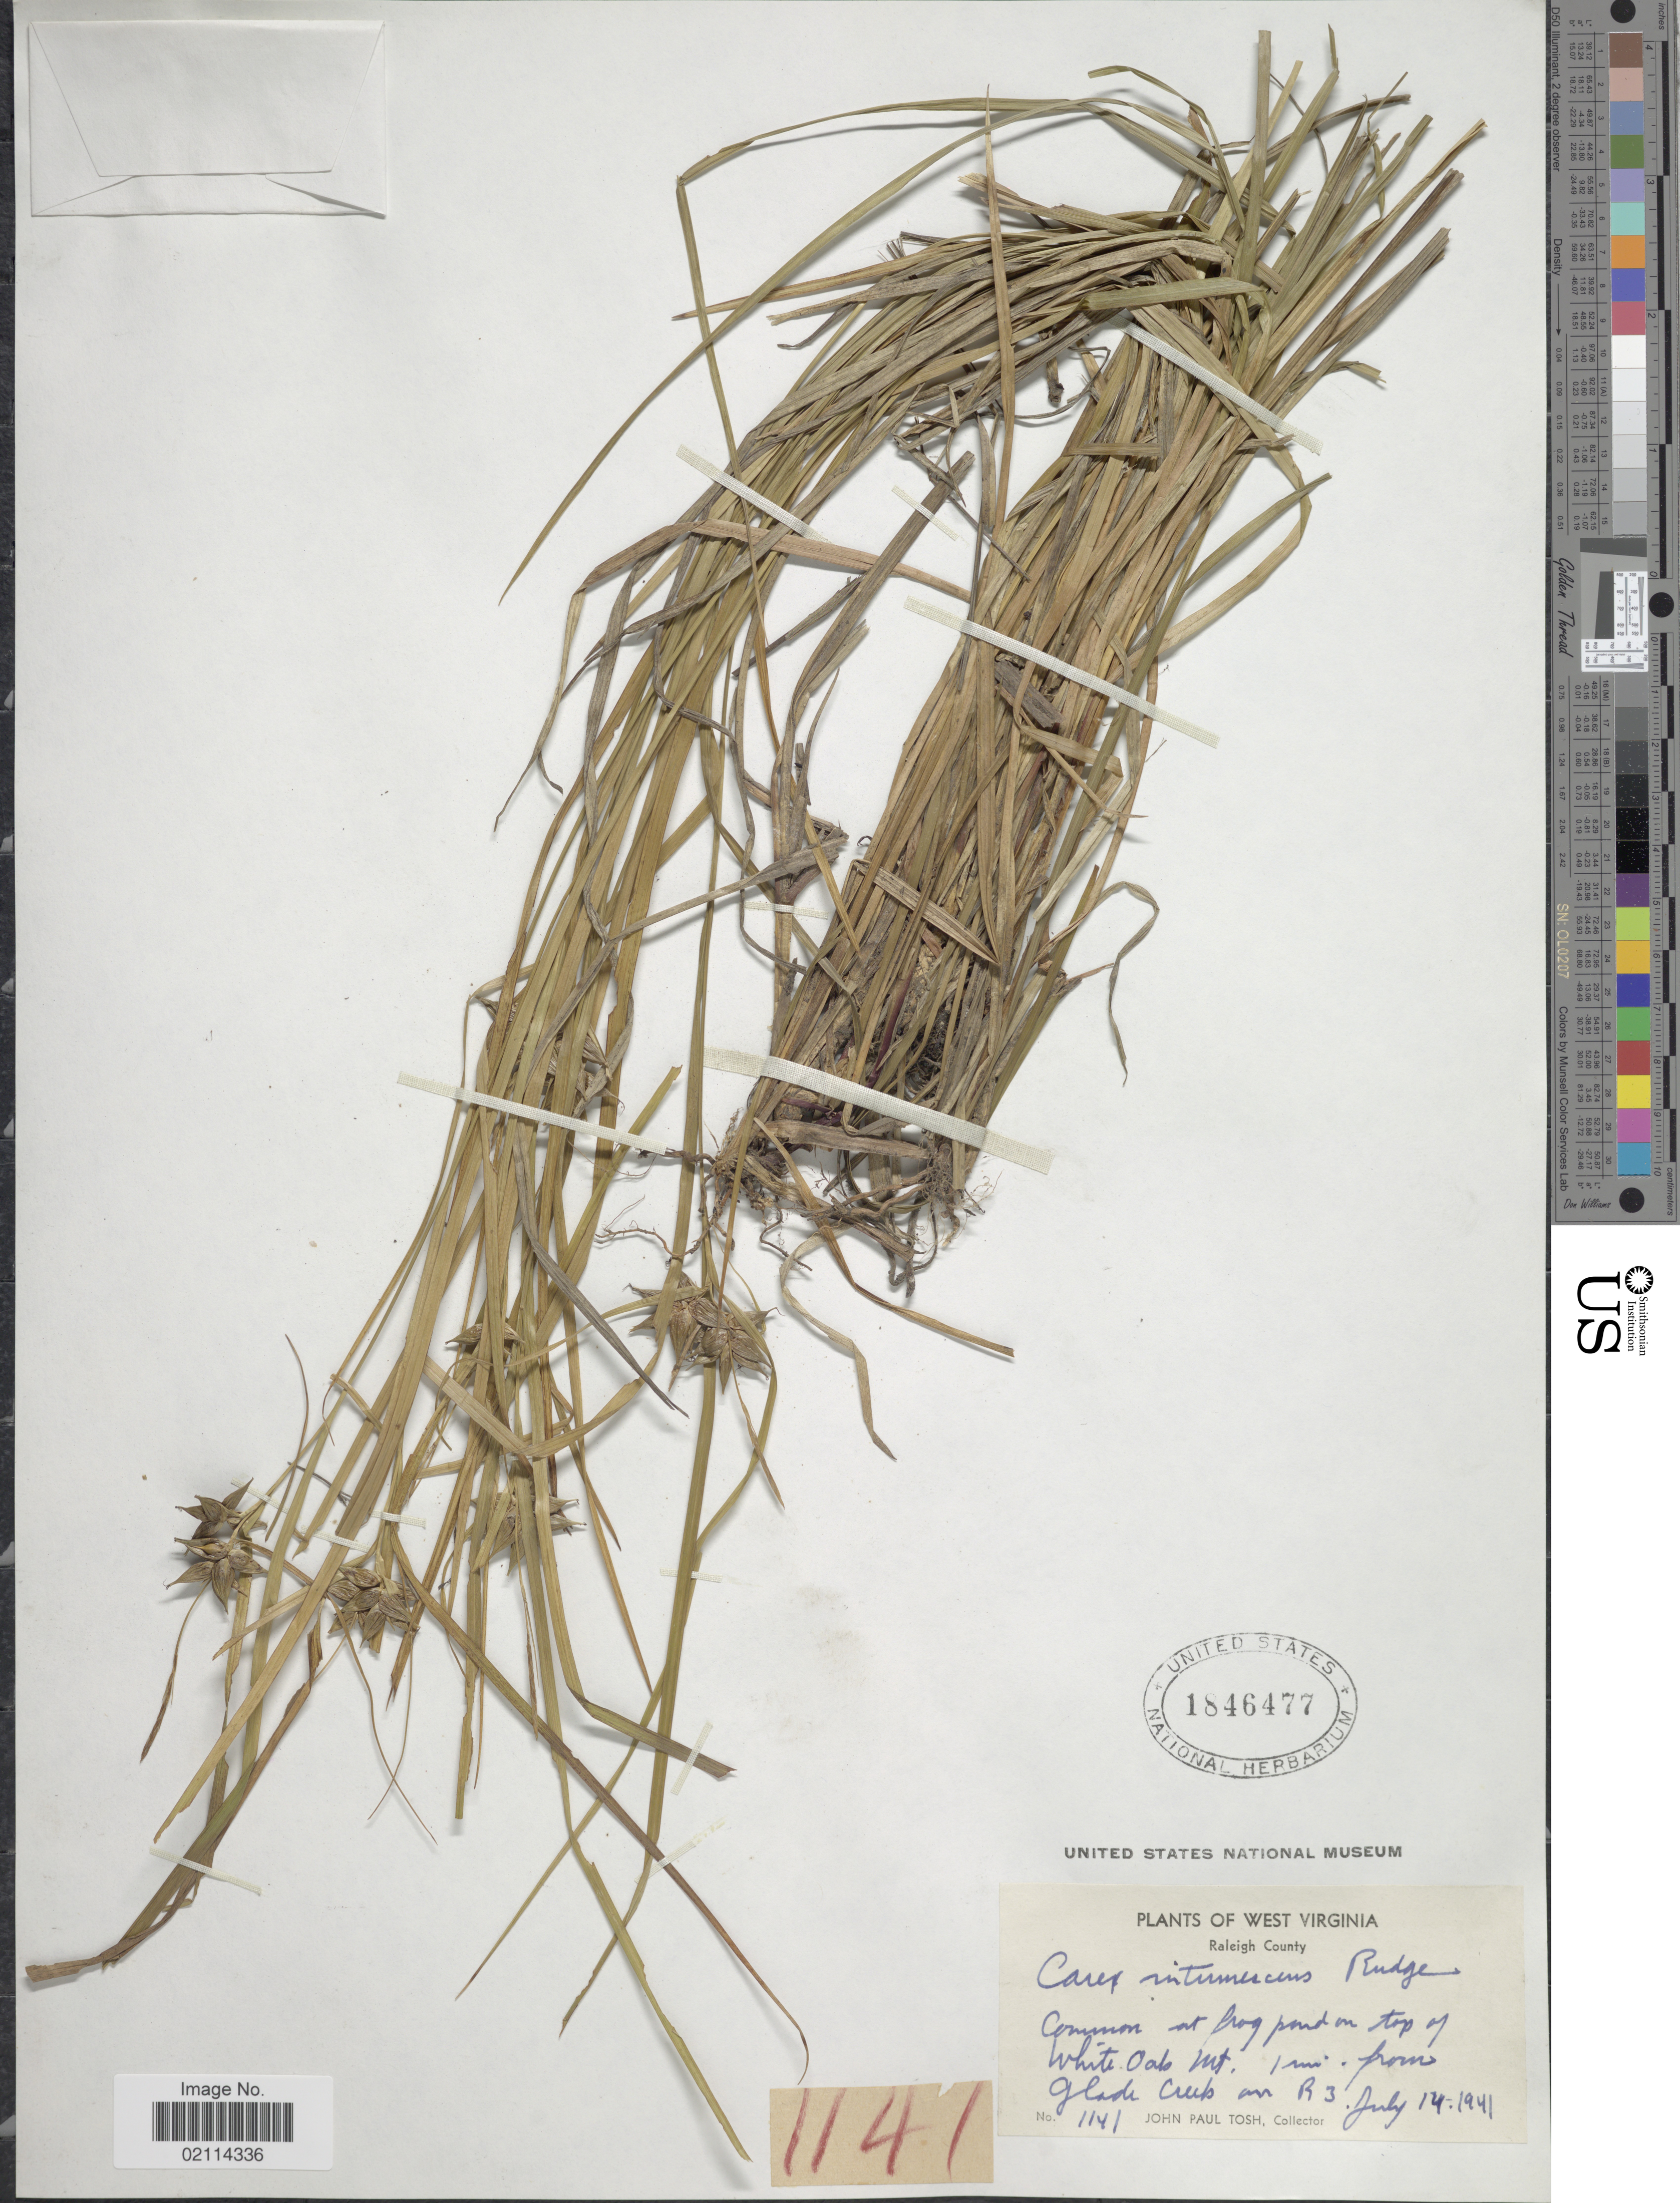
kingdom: Plantae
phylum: Tracheophyta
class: Liliopsida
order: Poales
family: Cyperaceae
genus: Carex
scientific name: Carex intumescens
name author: Rudge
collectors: J. Tosh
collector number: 1141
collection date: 1941-07-14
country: United States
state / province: West Virginia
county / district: Raleigh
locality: Raleigh County, at bog pond on top of White Oaks Mts. 1 mi. from Glade Creeks on R3.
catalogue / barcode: US 1846477